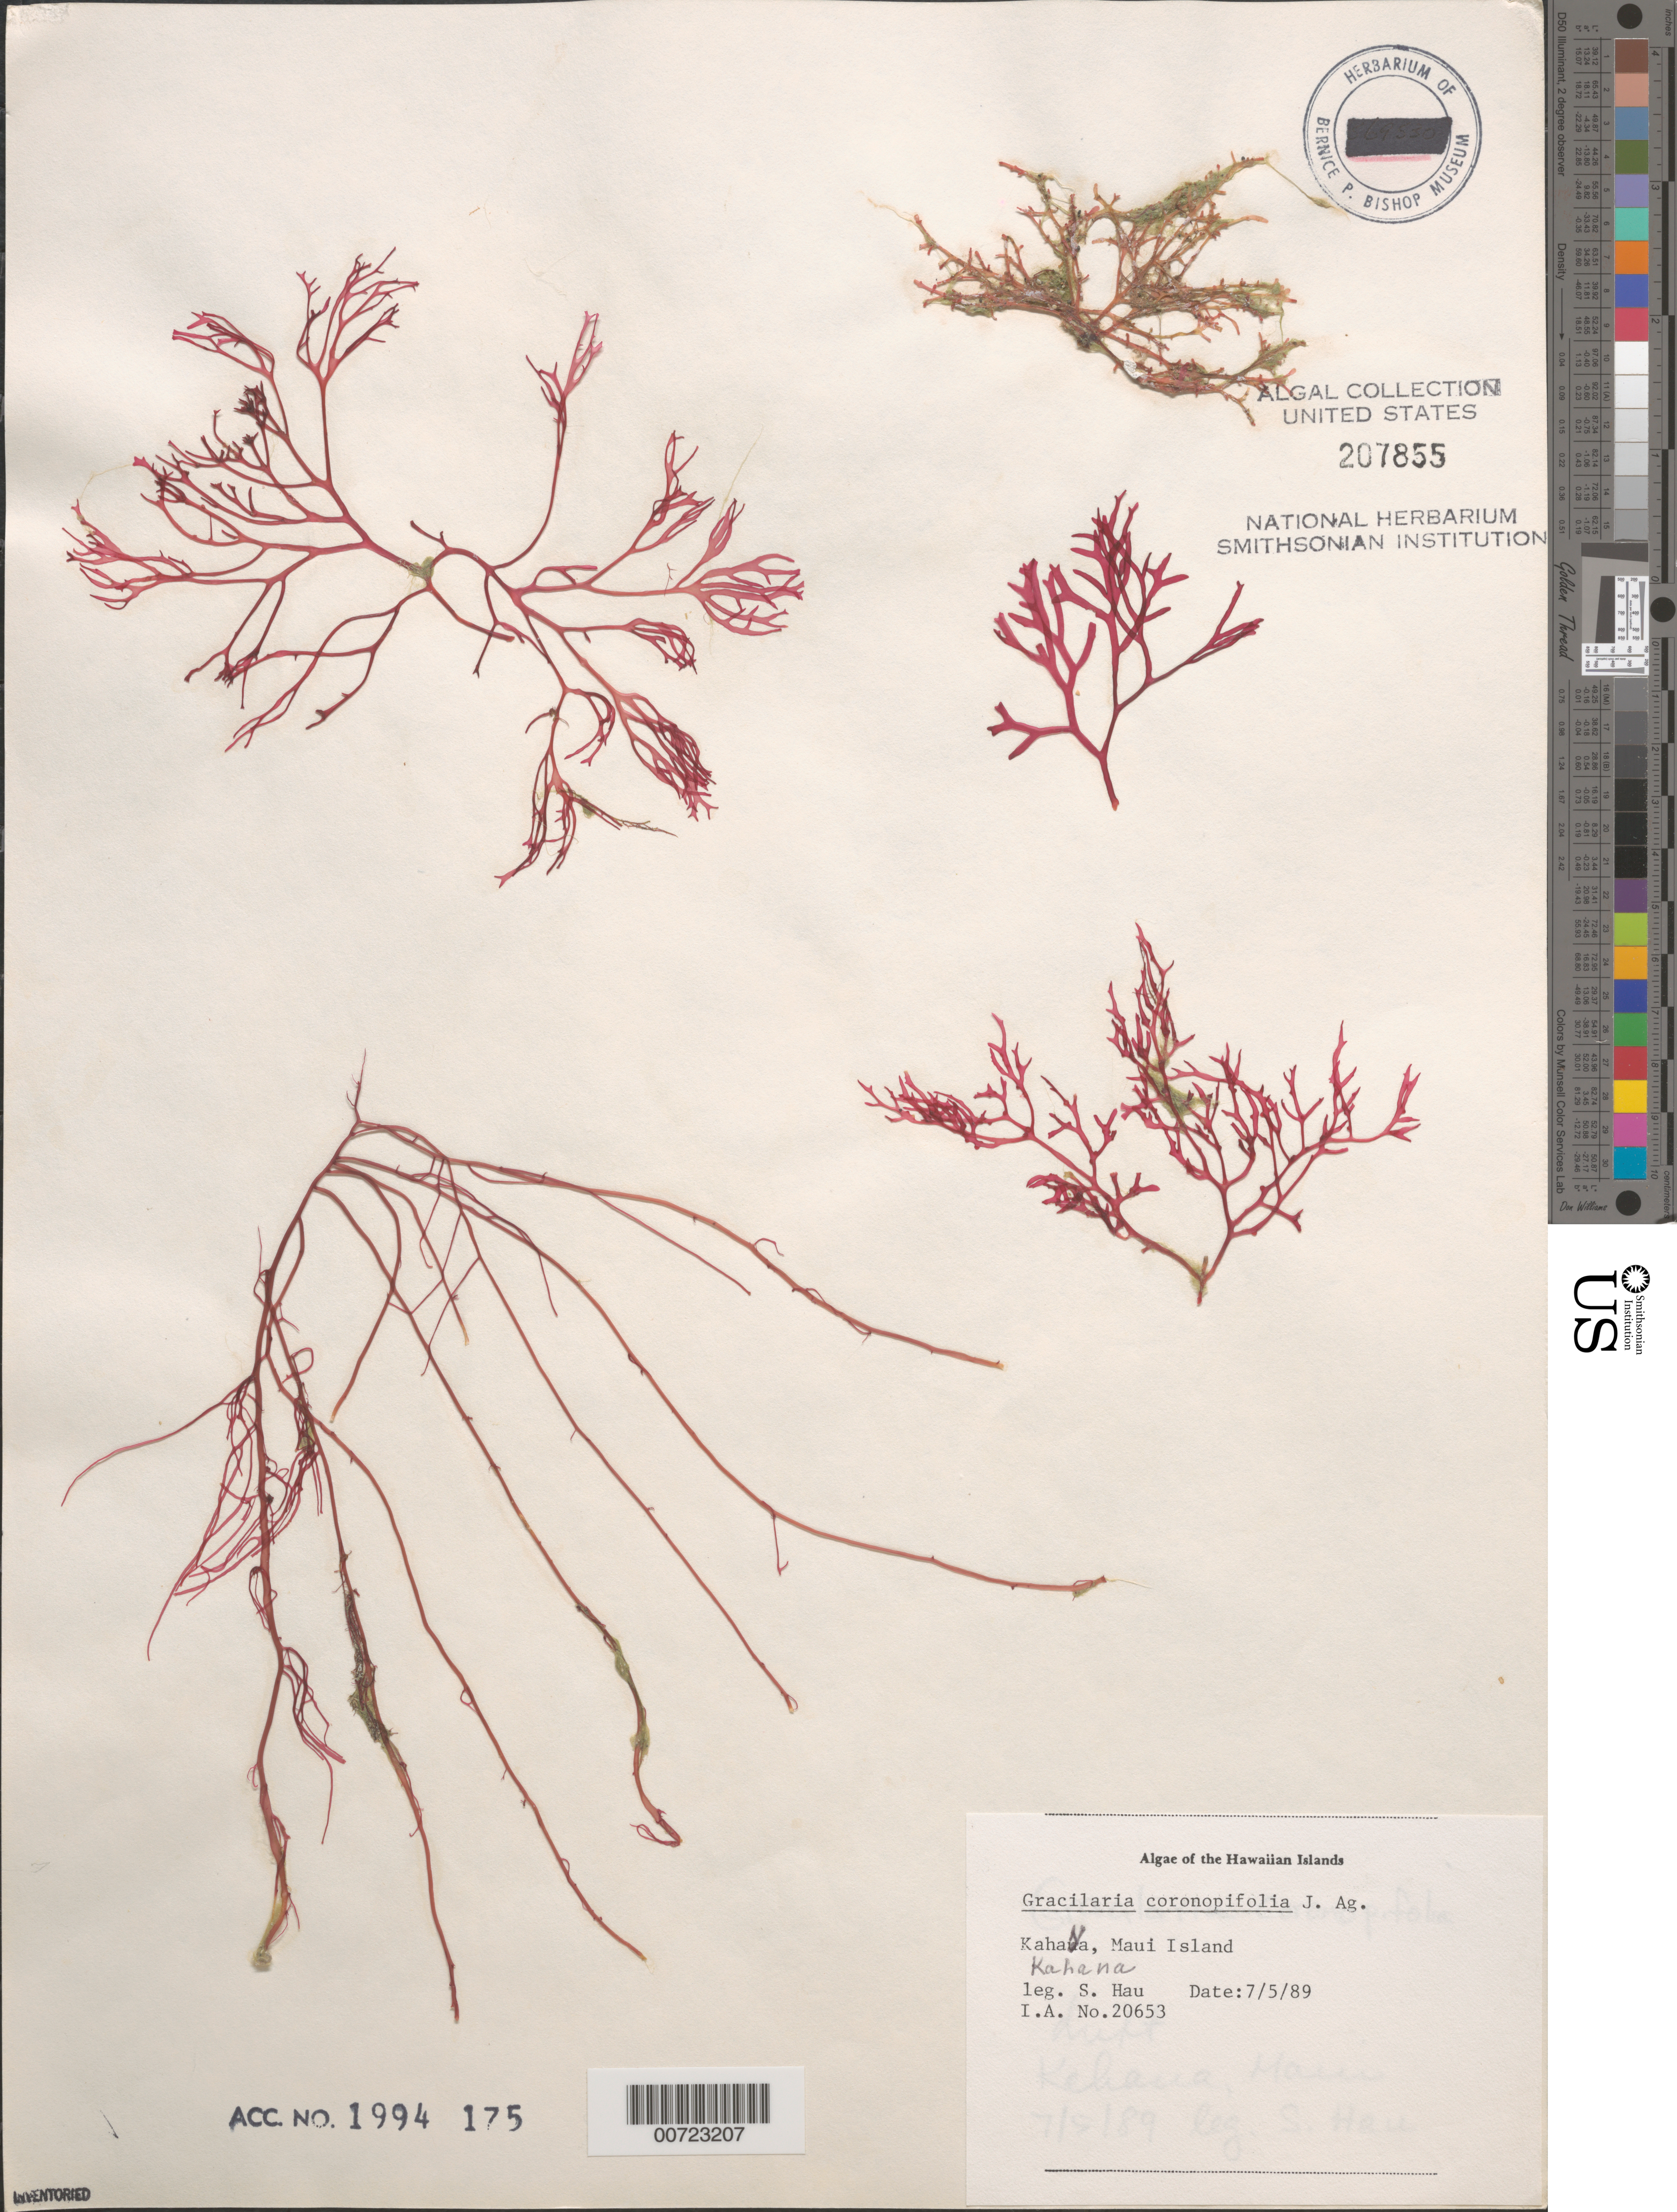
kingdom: Plantae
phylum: Rhodophyta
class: Florideophyceae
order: Gracilariales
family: Gracilariaceae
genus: Gracilaria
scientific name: Gracilaria coronopifolia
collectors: S. Hau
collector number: IAA 20653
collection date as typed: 05 Jul 1989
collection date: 1989-07-05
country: United States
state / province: Hawaii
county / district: Maui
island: Maui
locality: Kahana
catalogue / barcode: US 207855